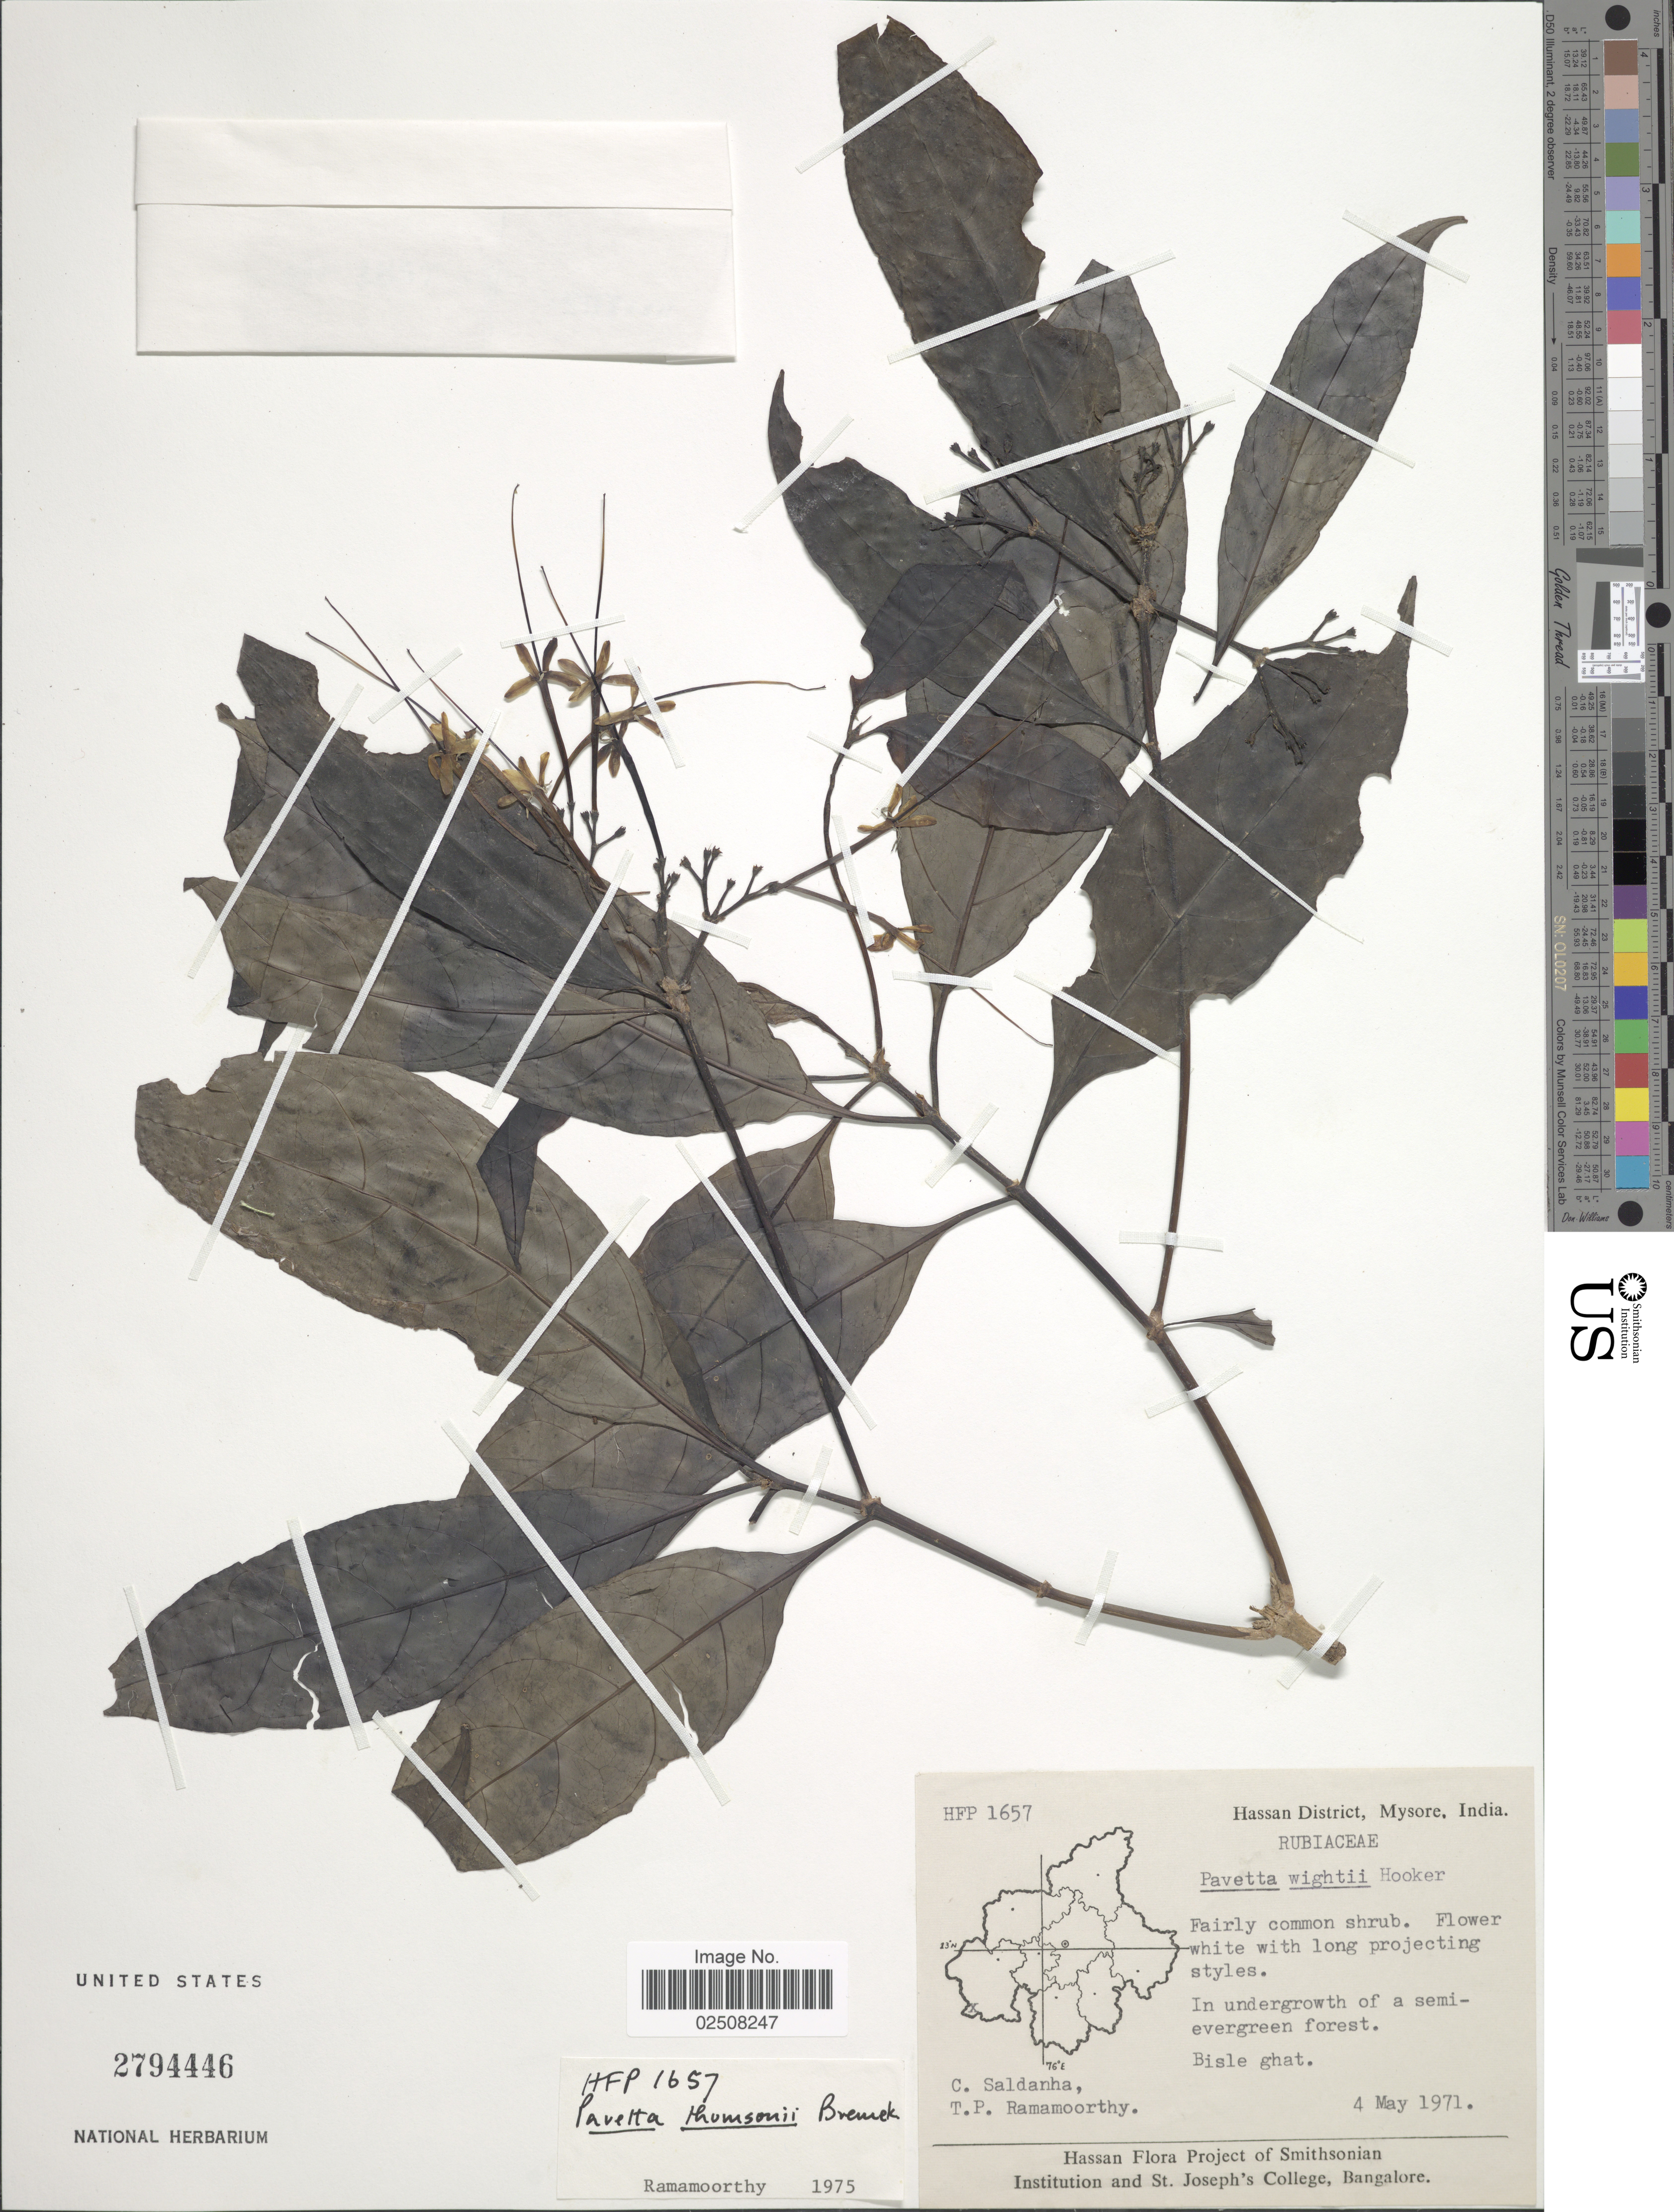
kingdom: Plantae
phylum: Tracheophyta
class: Magnoliopsida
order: Gentianales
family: Rubiaceae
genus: Pavetta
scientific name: Pavetta thomsonii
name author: Bremek.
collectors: C. Saldanha & T. P. Ramamoorthy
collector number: HFP 1657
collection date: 1971-05-04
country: India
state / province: Karnataka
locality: Hassan District, Mysore, In undergrowth of a semi-evergreen forest, Bisle ghat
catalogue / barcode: US 2794446